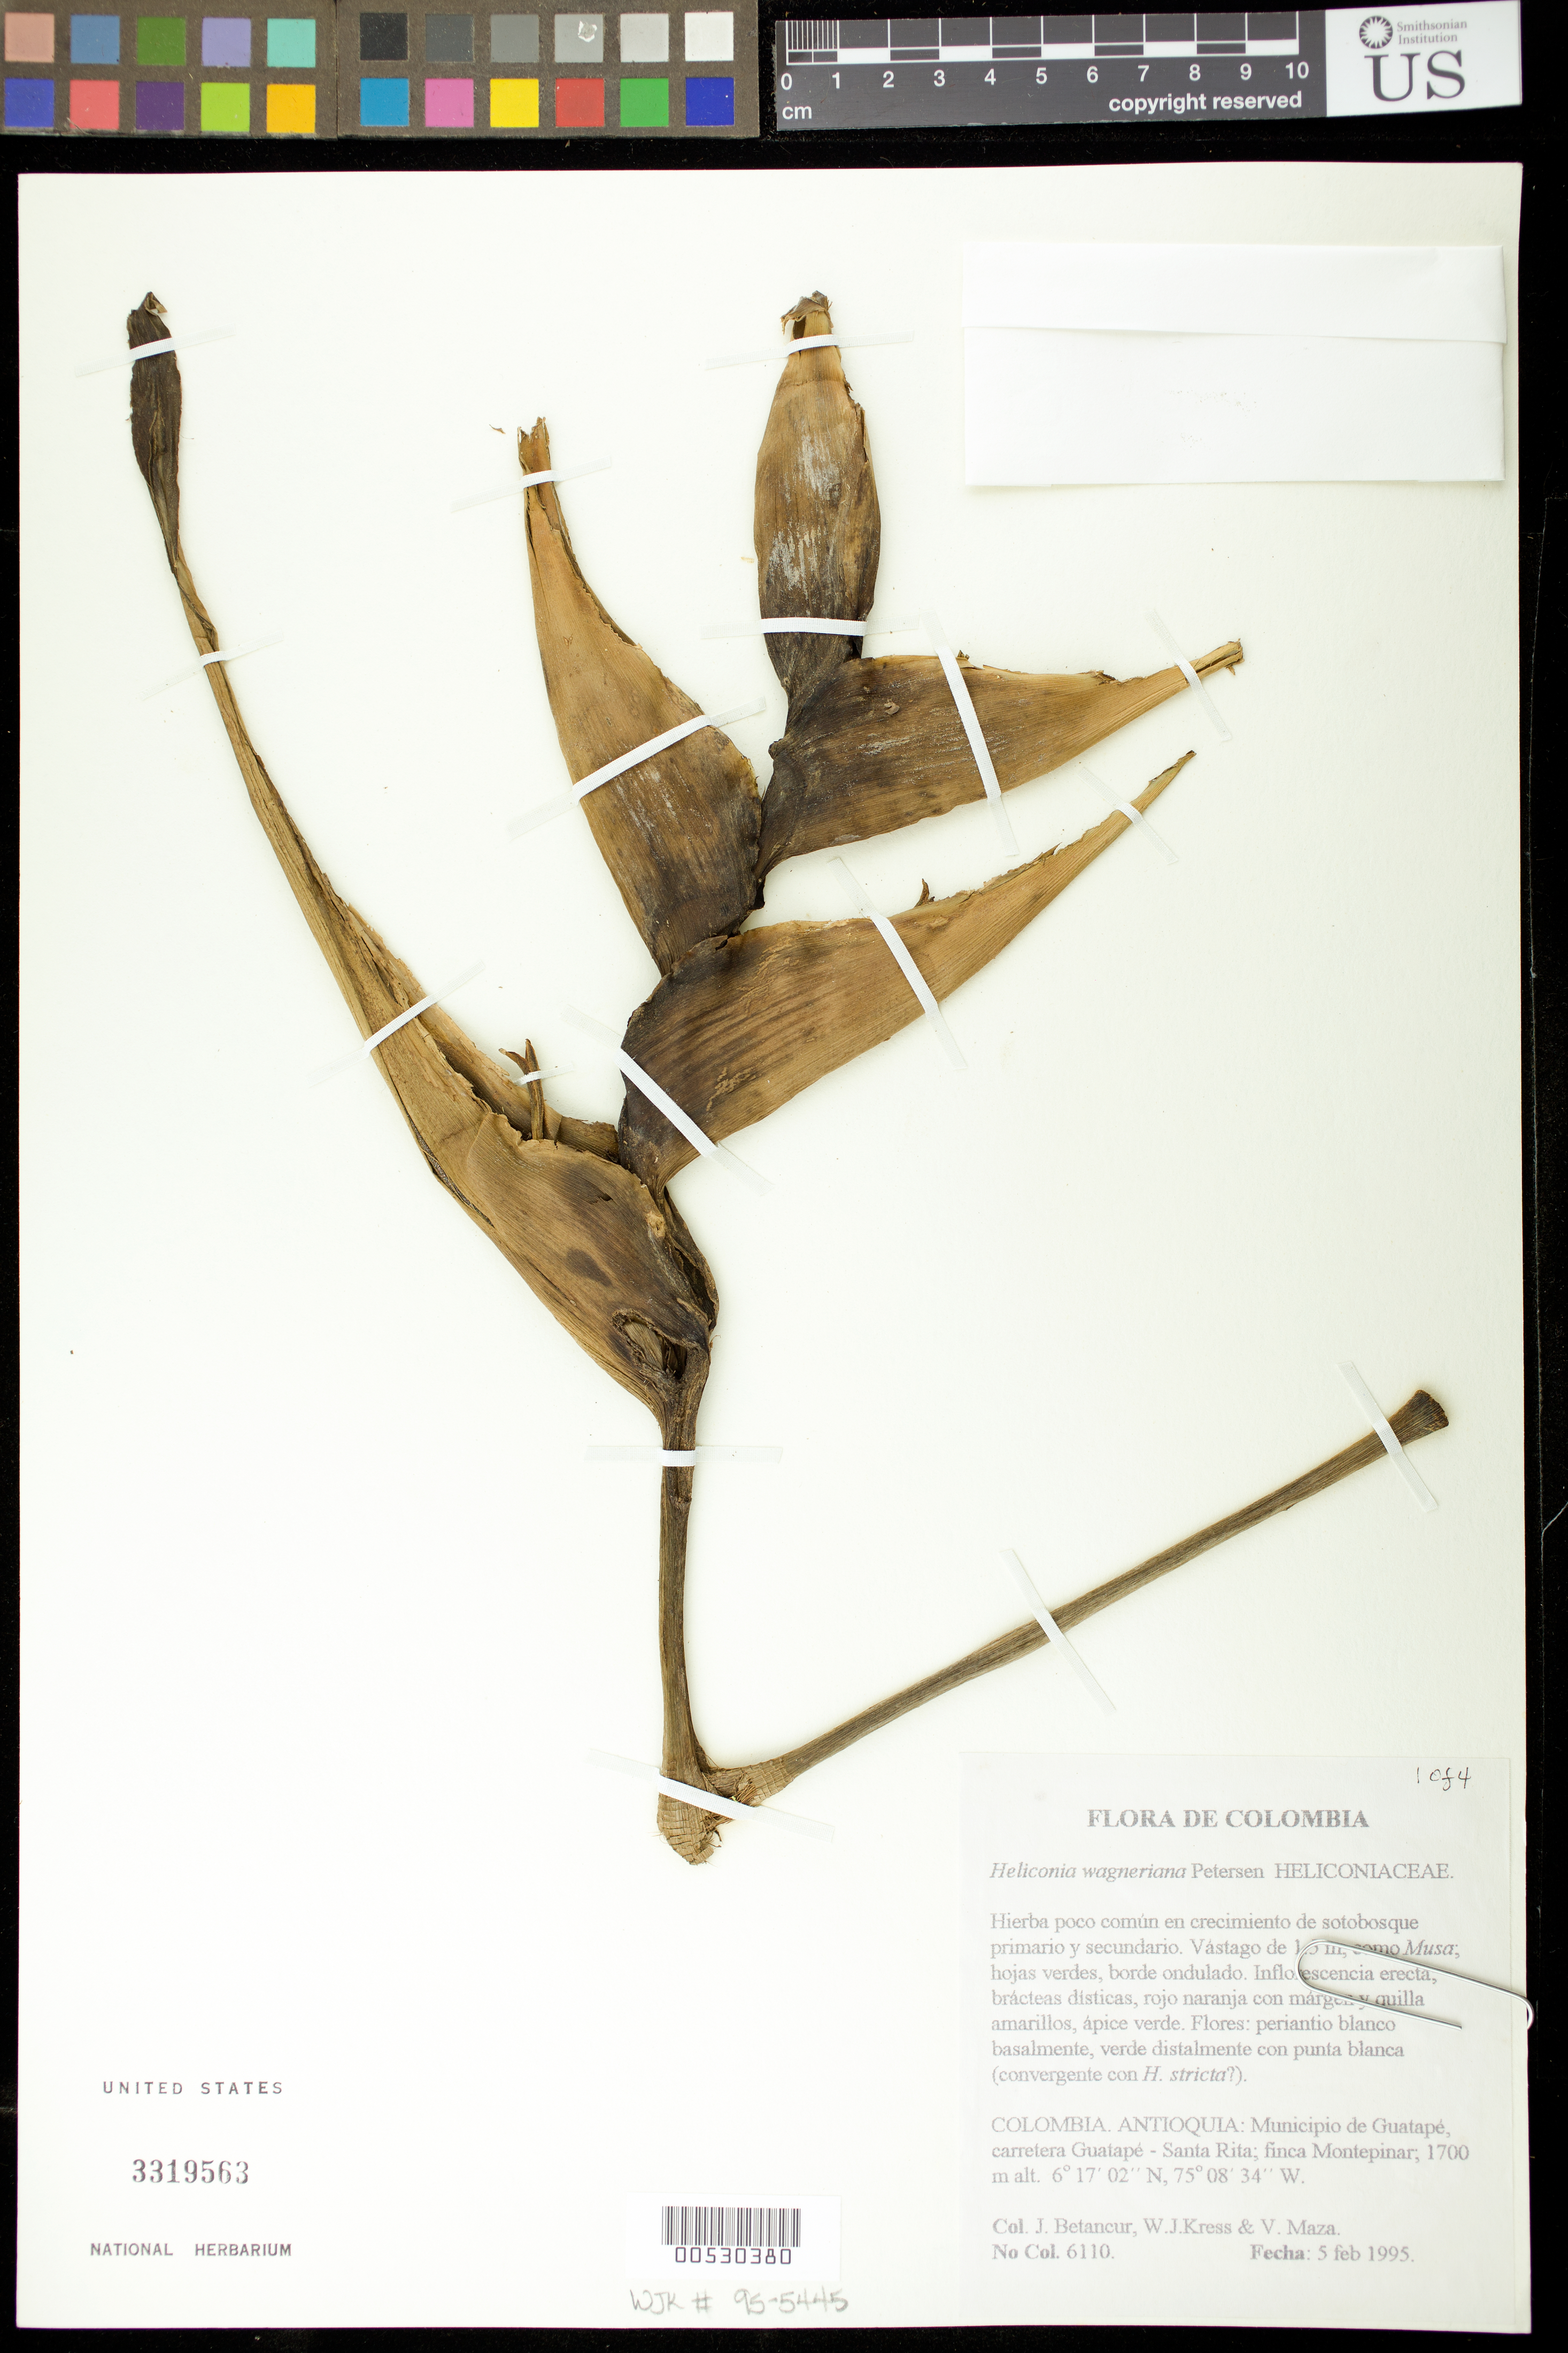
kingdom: Plantae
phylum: Tracheophyta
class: Liliopsida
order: Zingiberales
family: Heliconiaceae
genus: Heliconia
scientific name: Heliconia wagneriana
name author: Petersen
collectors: J. C. Betancur, W. J. Kress & V. Maza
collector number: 6110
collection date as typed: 05 Feb 1995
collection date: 1995-02-05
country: Colombia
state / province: Antioquia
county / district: San Carlos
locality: Road between San Rafael and San Carlos, km from San Rafael.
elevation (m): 800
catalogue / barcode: US 3319563